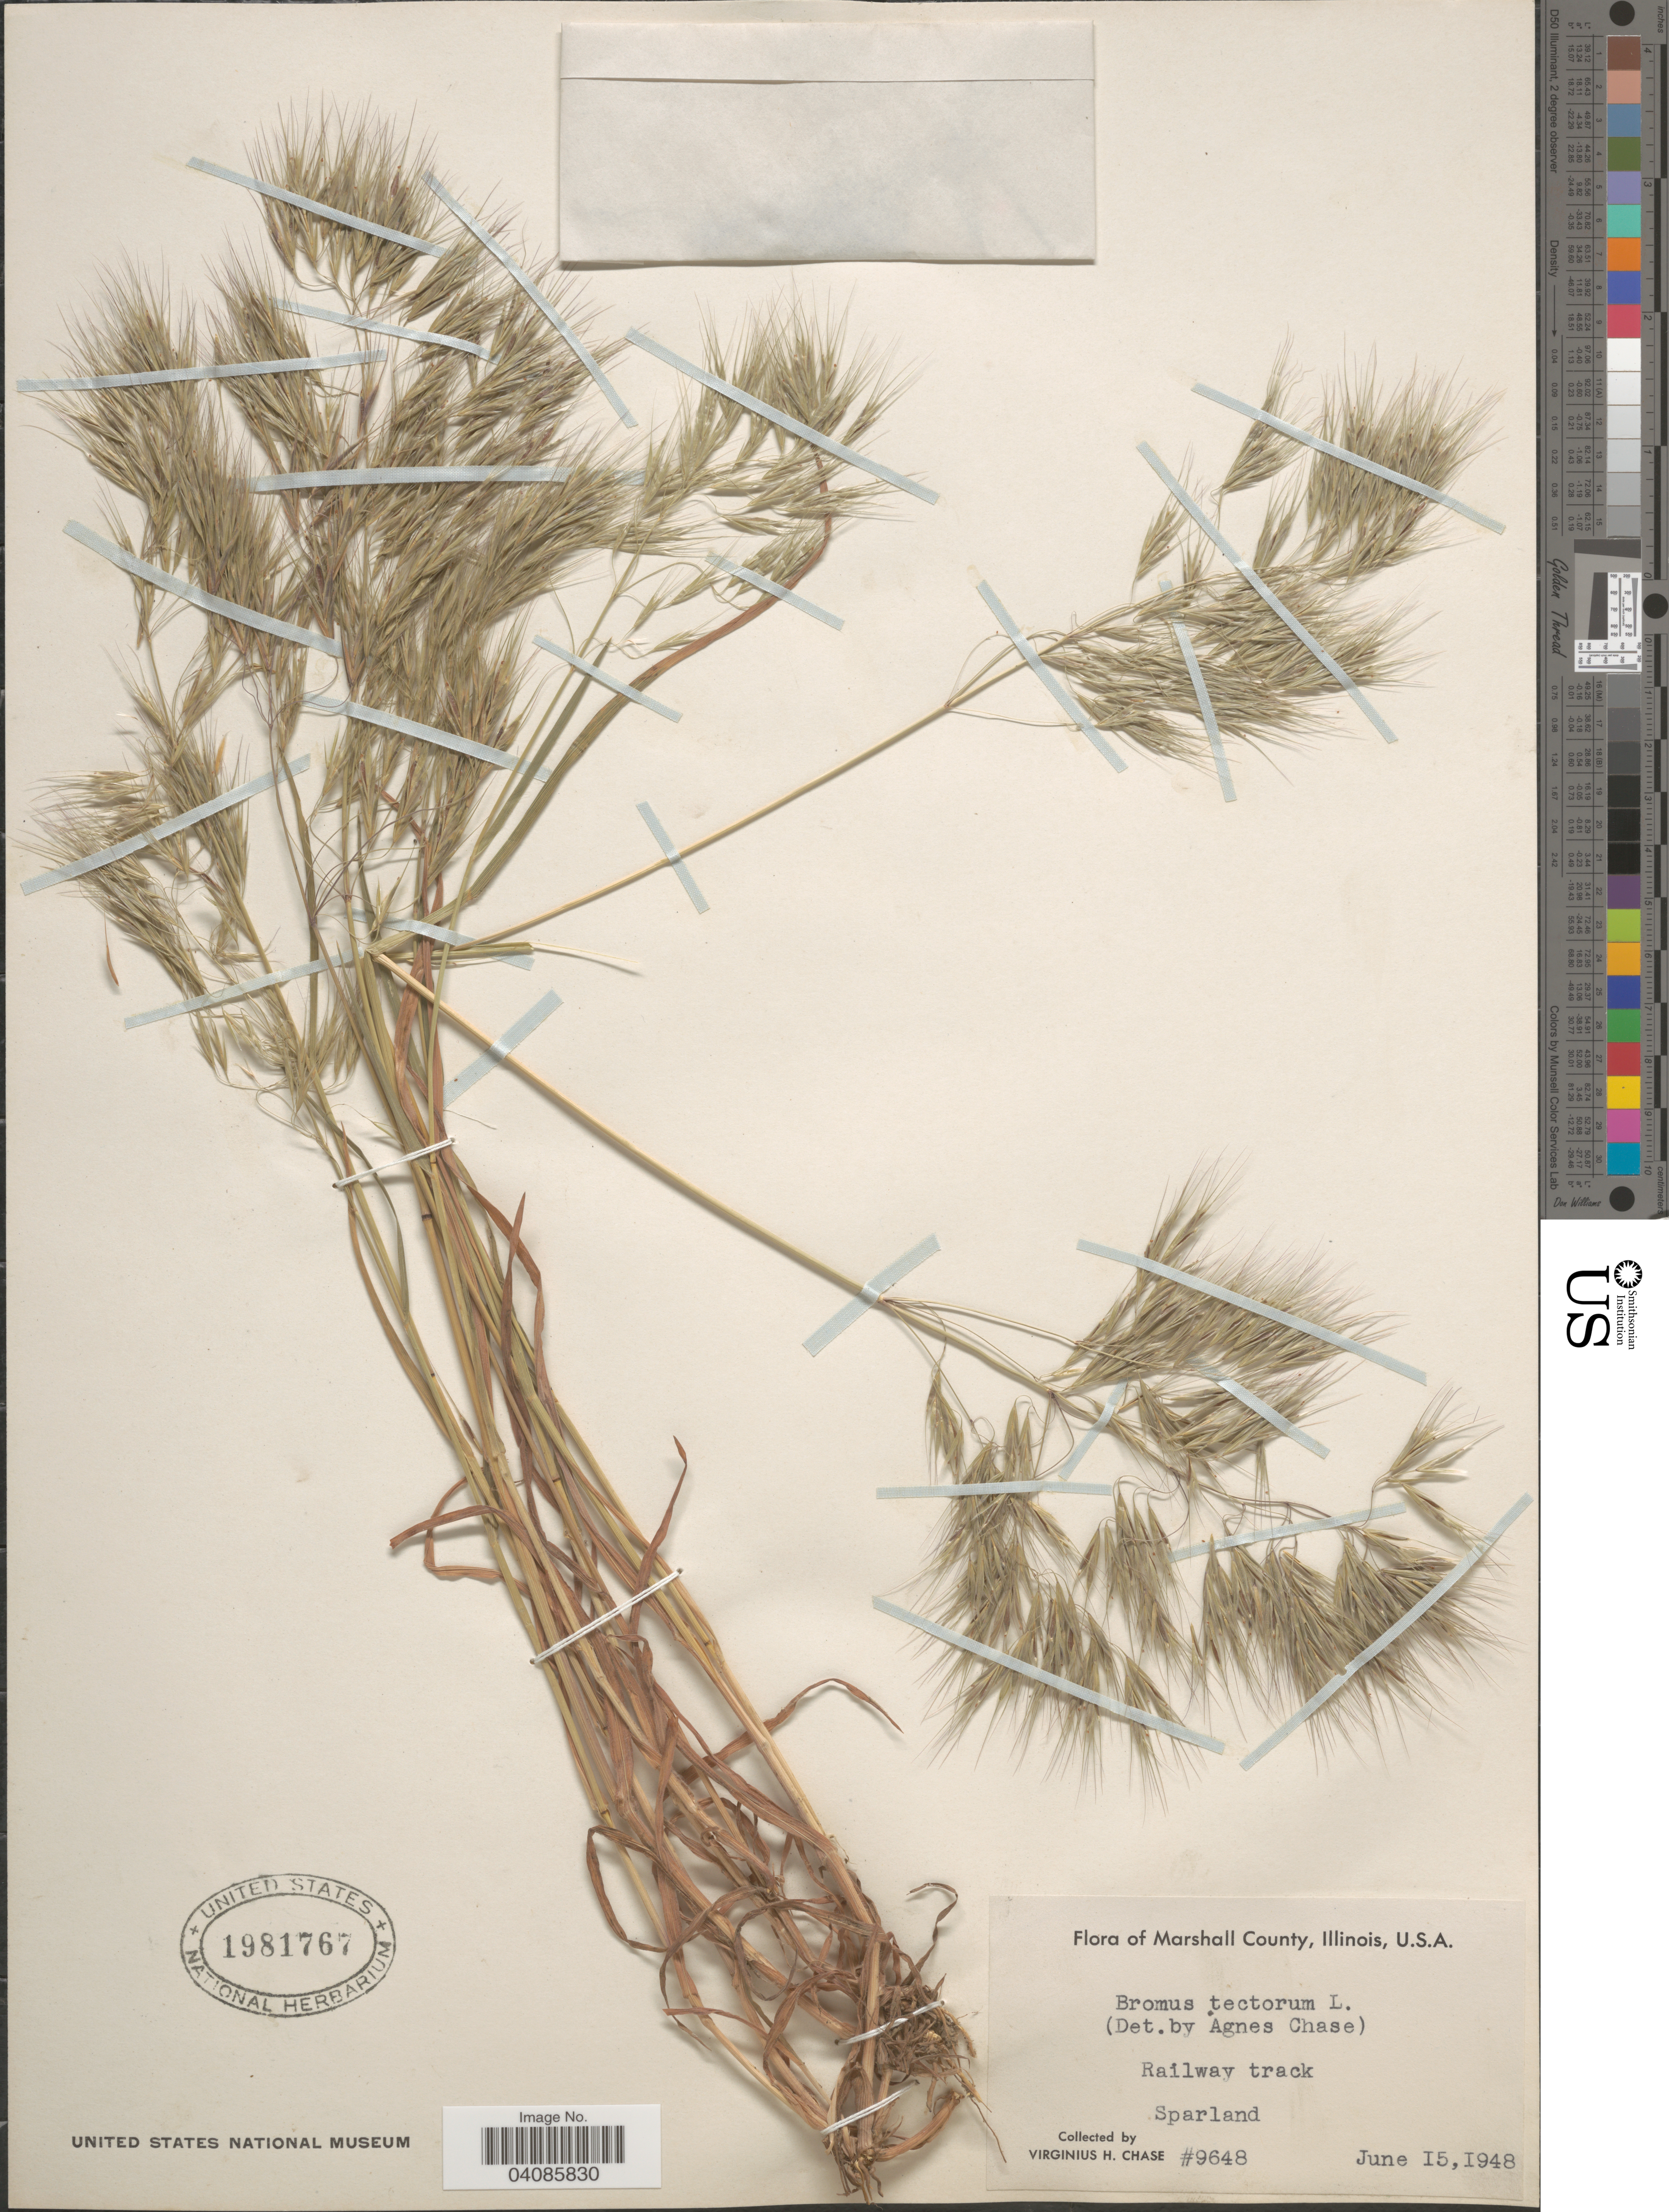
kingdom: Plantae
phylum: Tracheophyta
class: Liliopsida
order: Poales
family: Poaceae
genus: Bromus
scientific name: Bromus tectorum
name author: L.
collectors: V. H. Chase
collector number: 9648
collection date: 1948-06-15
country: United States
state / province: Illinois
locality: Marshall County. Railway track. Sparland.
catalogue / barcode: US 1981767